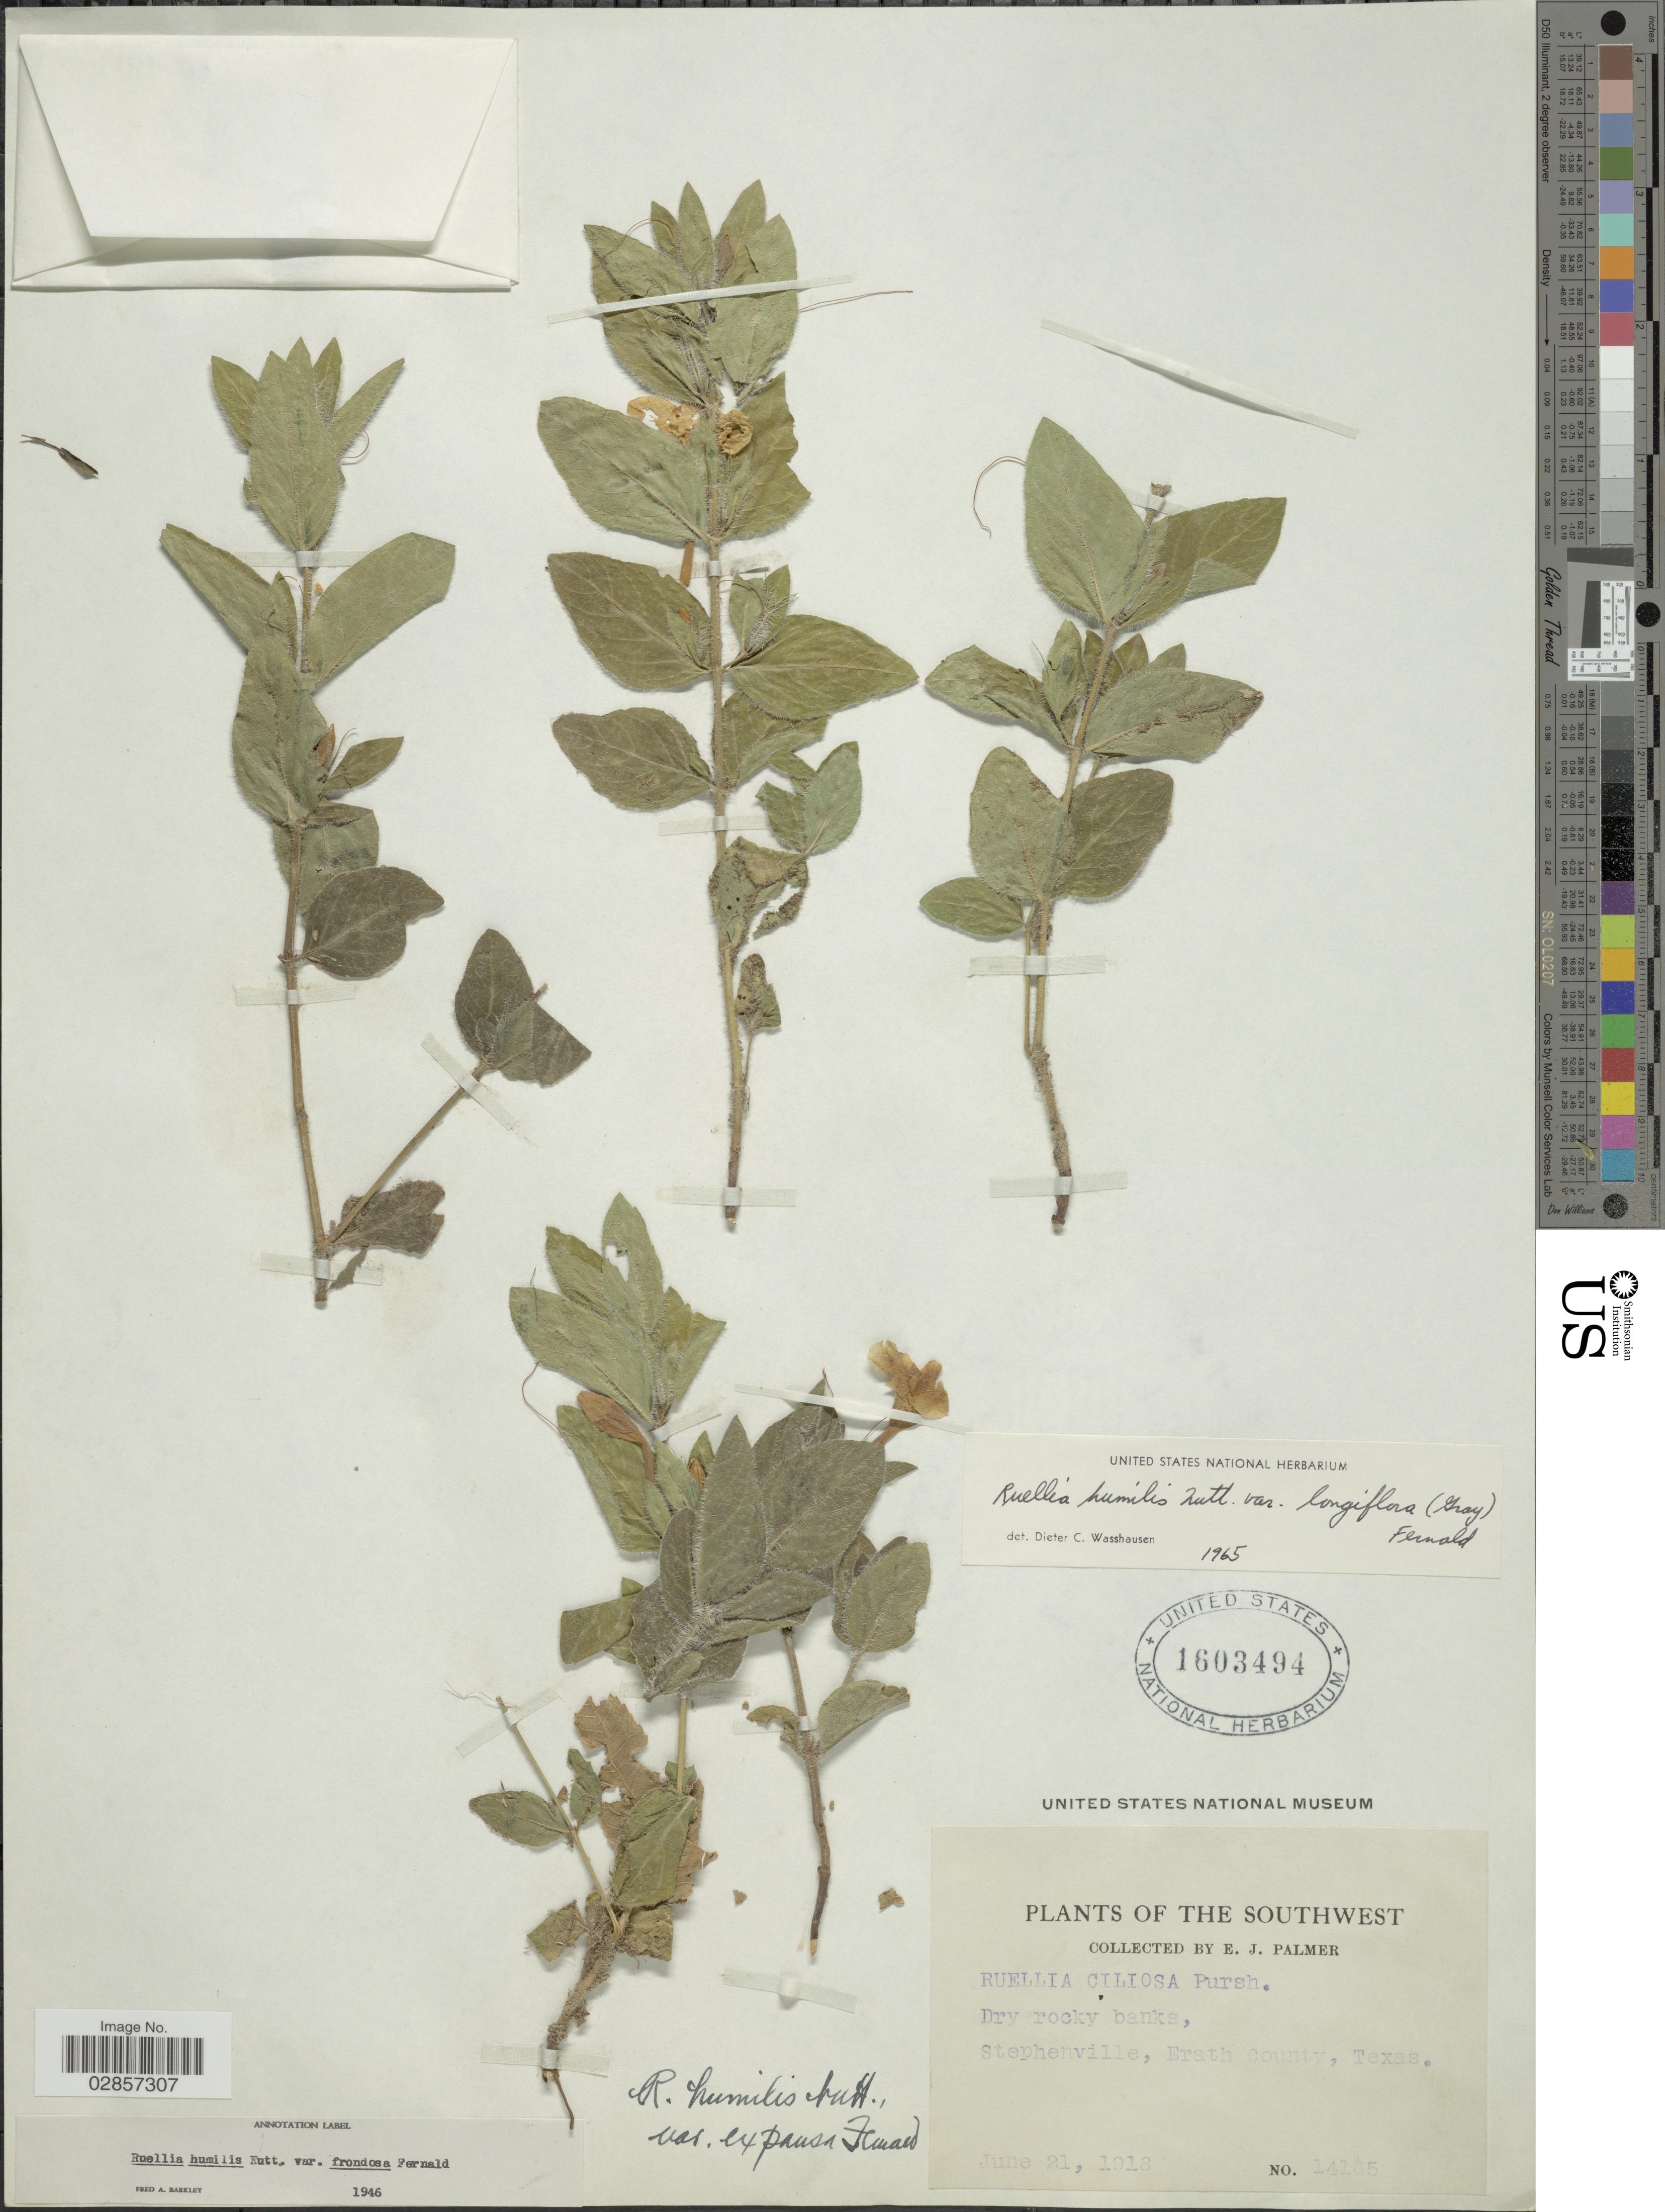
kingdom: Plantae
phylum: Tracheophyta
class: Magnoliopsida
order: Lamiales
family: Acanthaceae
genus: Ruellia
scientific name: Ruellia humilis var. longiflora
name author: (A. Gray) Fernald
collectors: E. J. Palmer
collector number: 14185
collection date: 1918-06-21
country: United States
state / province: Texas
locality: The Southwest, Stephenville, Erath County, Texas.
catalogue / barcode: US 1603494